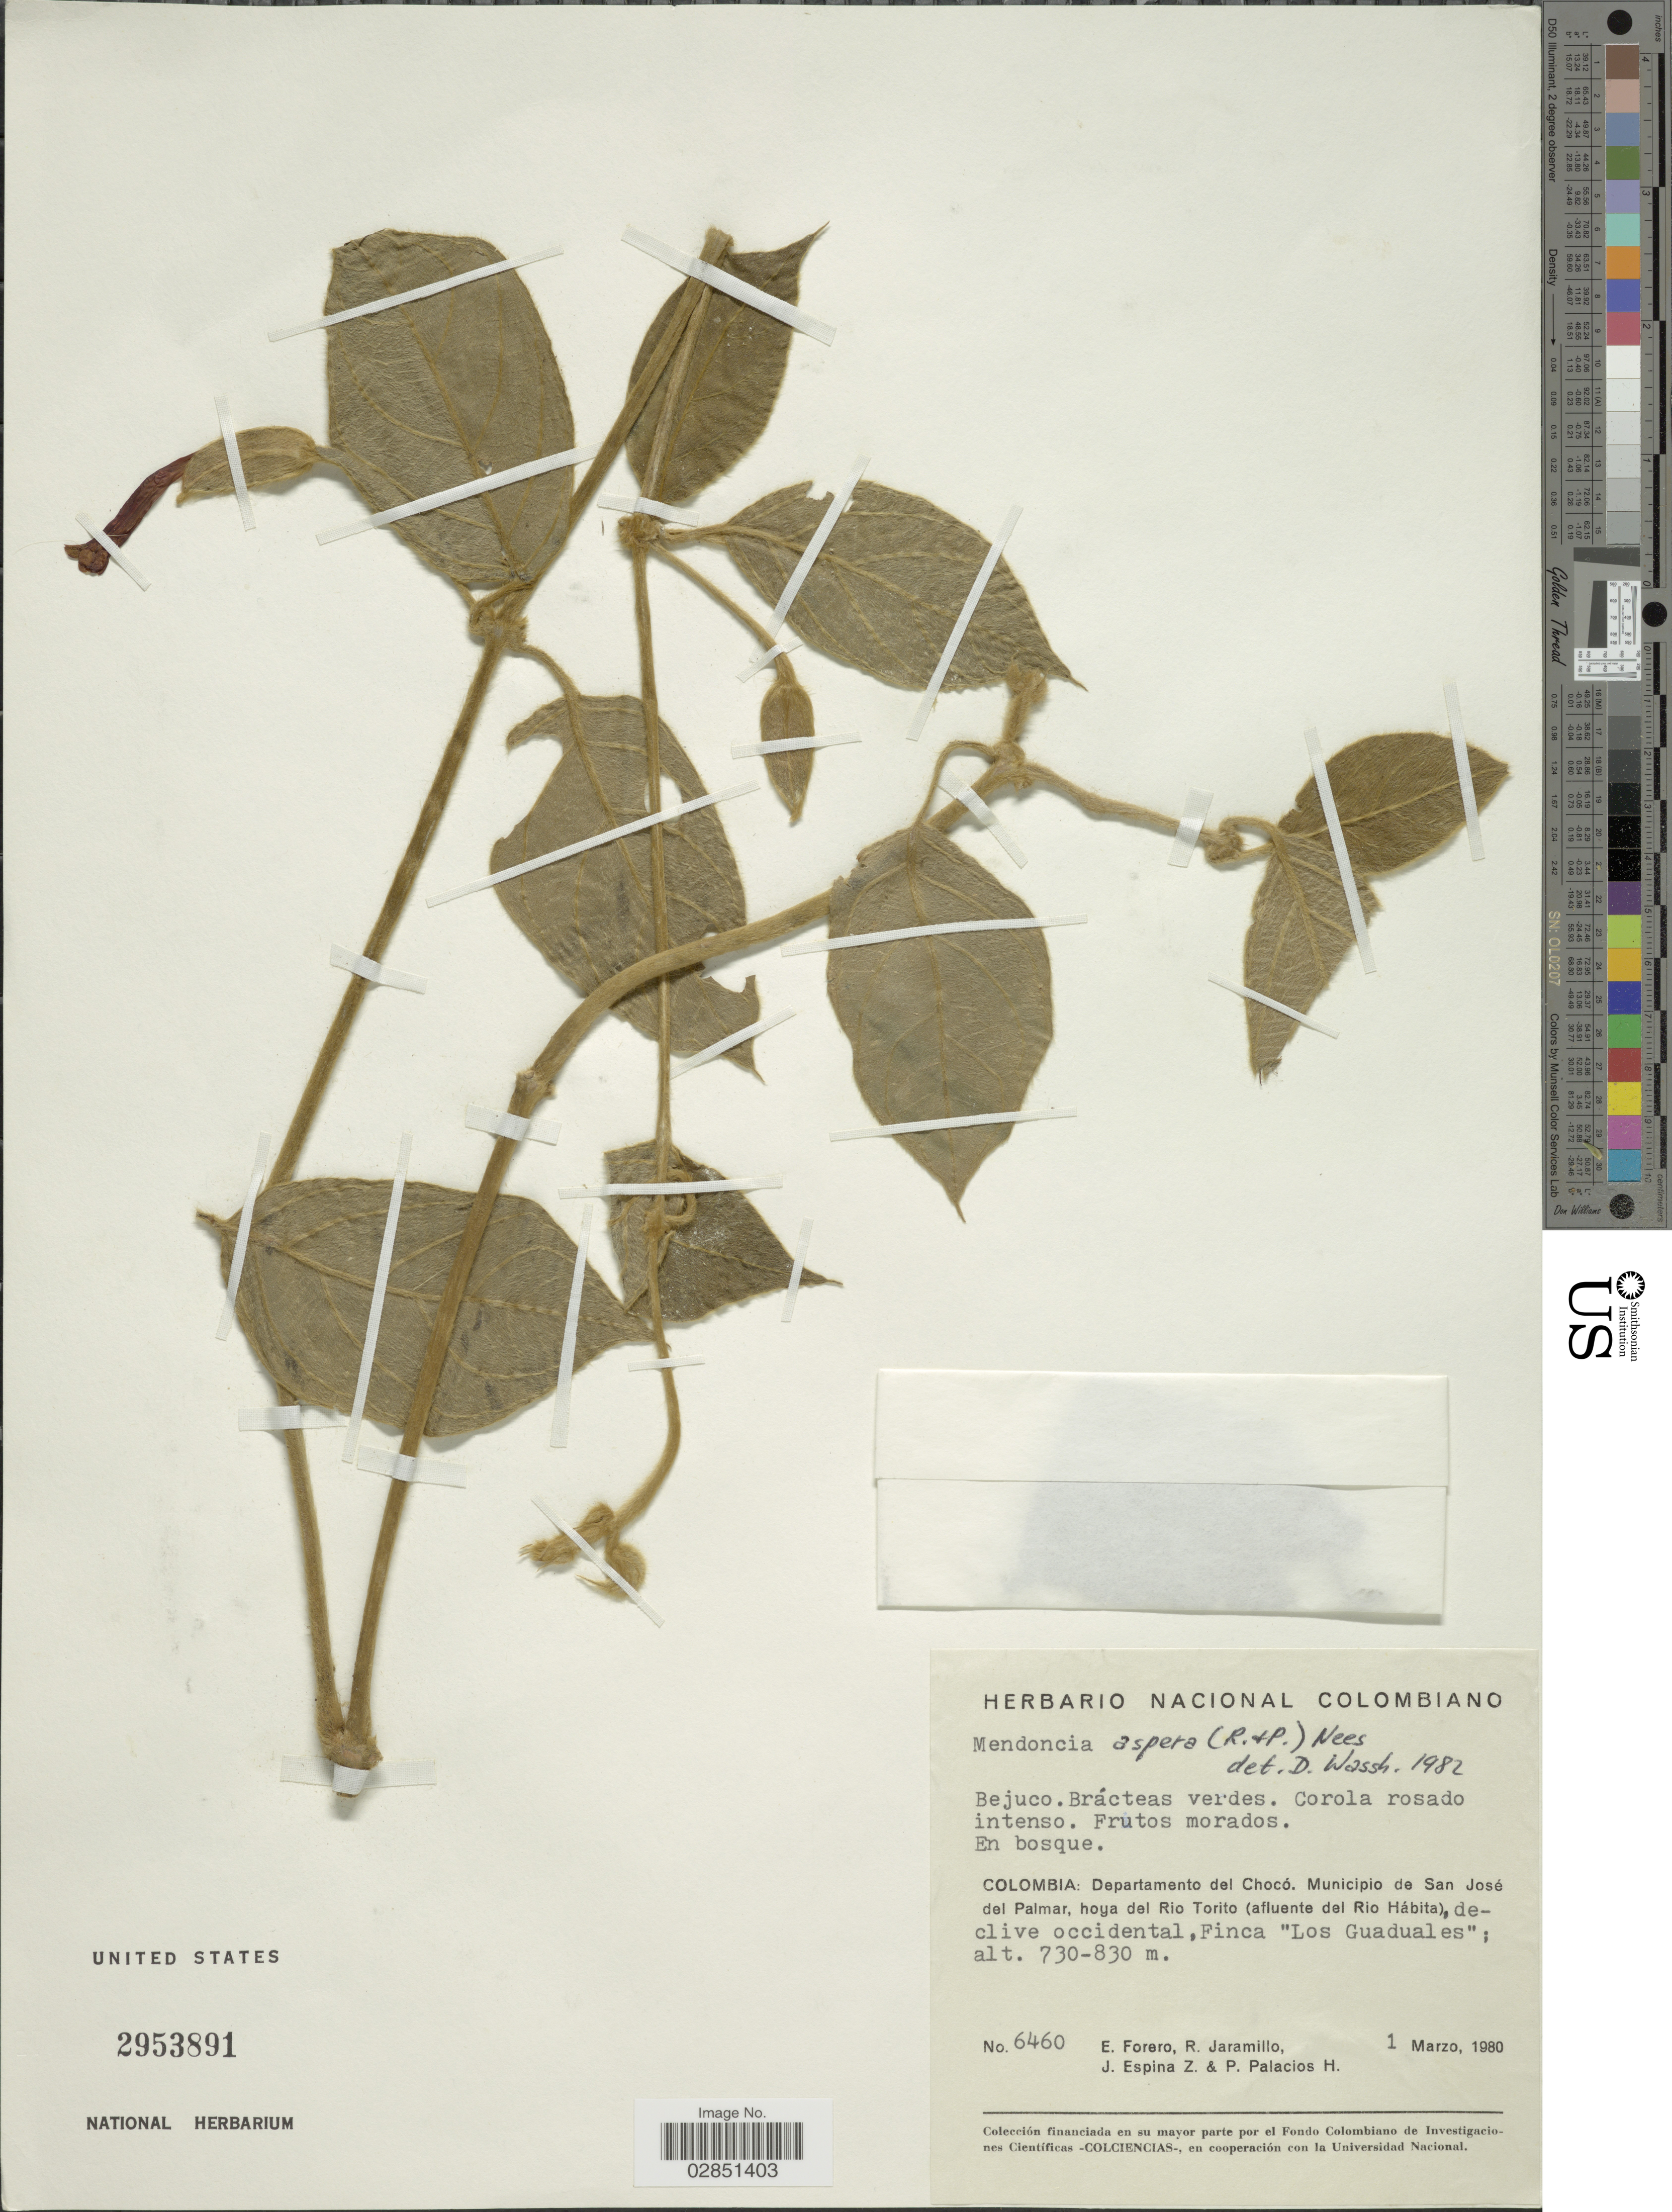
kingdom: Plantae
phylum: Tracheophyta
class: Magnoliopsida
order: Lamiales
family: Acanthaceae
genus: Mendoncia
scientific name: Mendoncia rotundifolia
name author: Poepp. & Endl.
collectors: E. Forero, R. Jaramillo M., J. Espina Z. & P. Palacios H.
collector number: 6460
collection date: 1980-03-01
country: Colombia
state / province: Chocó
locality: Departmento del Chocó. Municipio de San José del Palmar, hoya del Rio Torito (afluente del Rio Hábita), declive occidental, Finca "Los Guaduales".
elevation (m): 730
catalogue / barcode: US 2953891